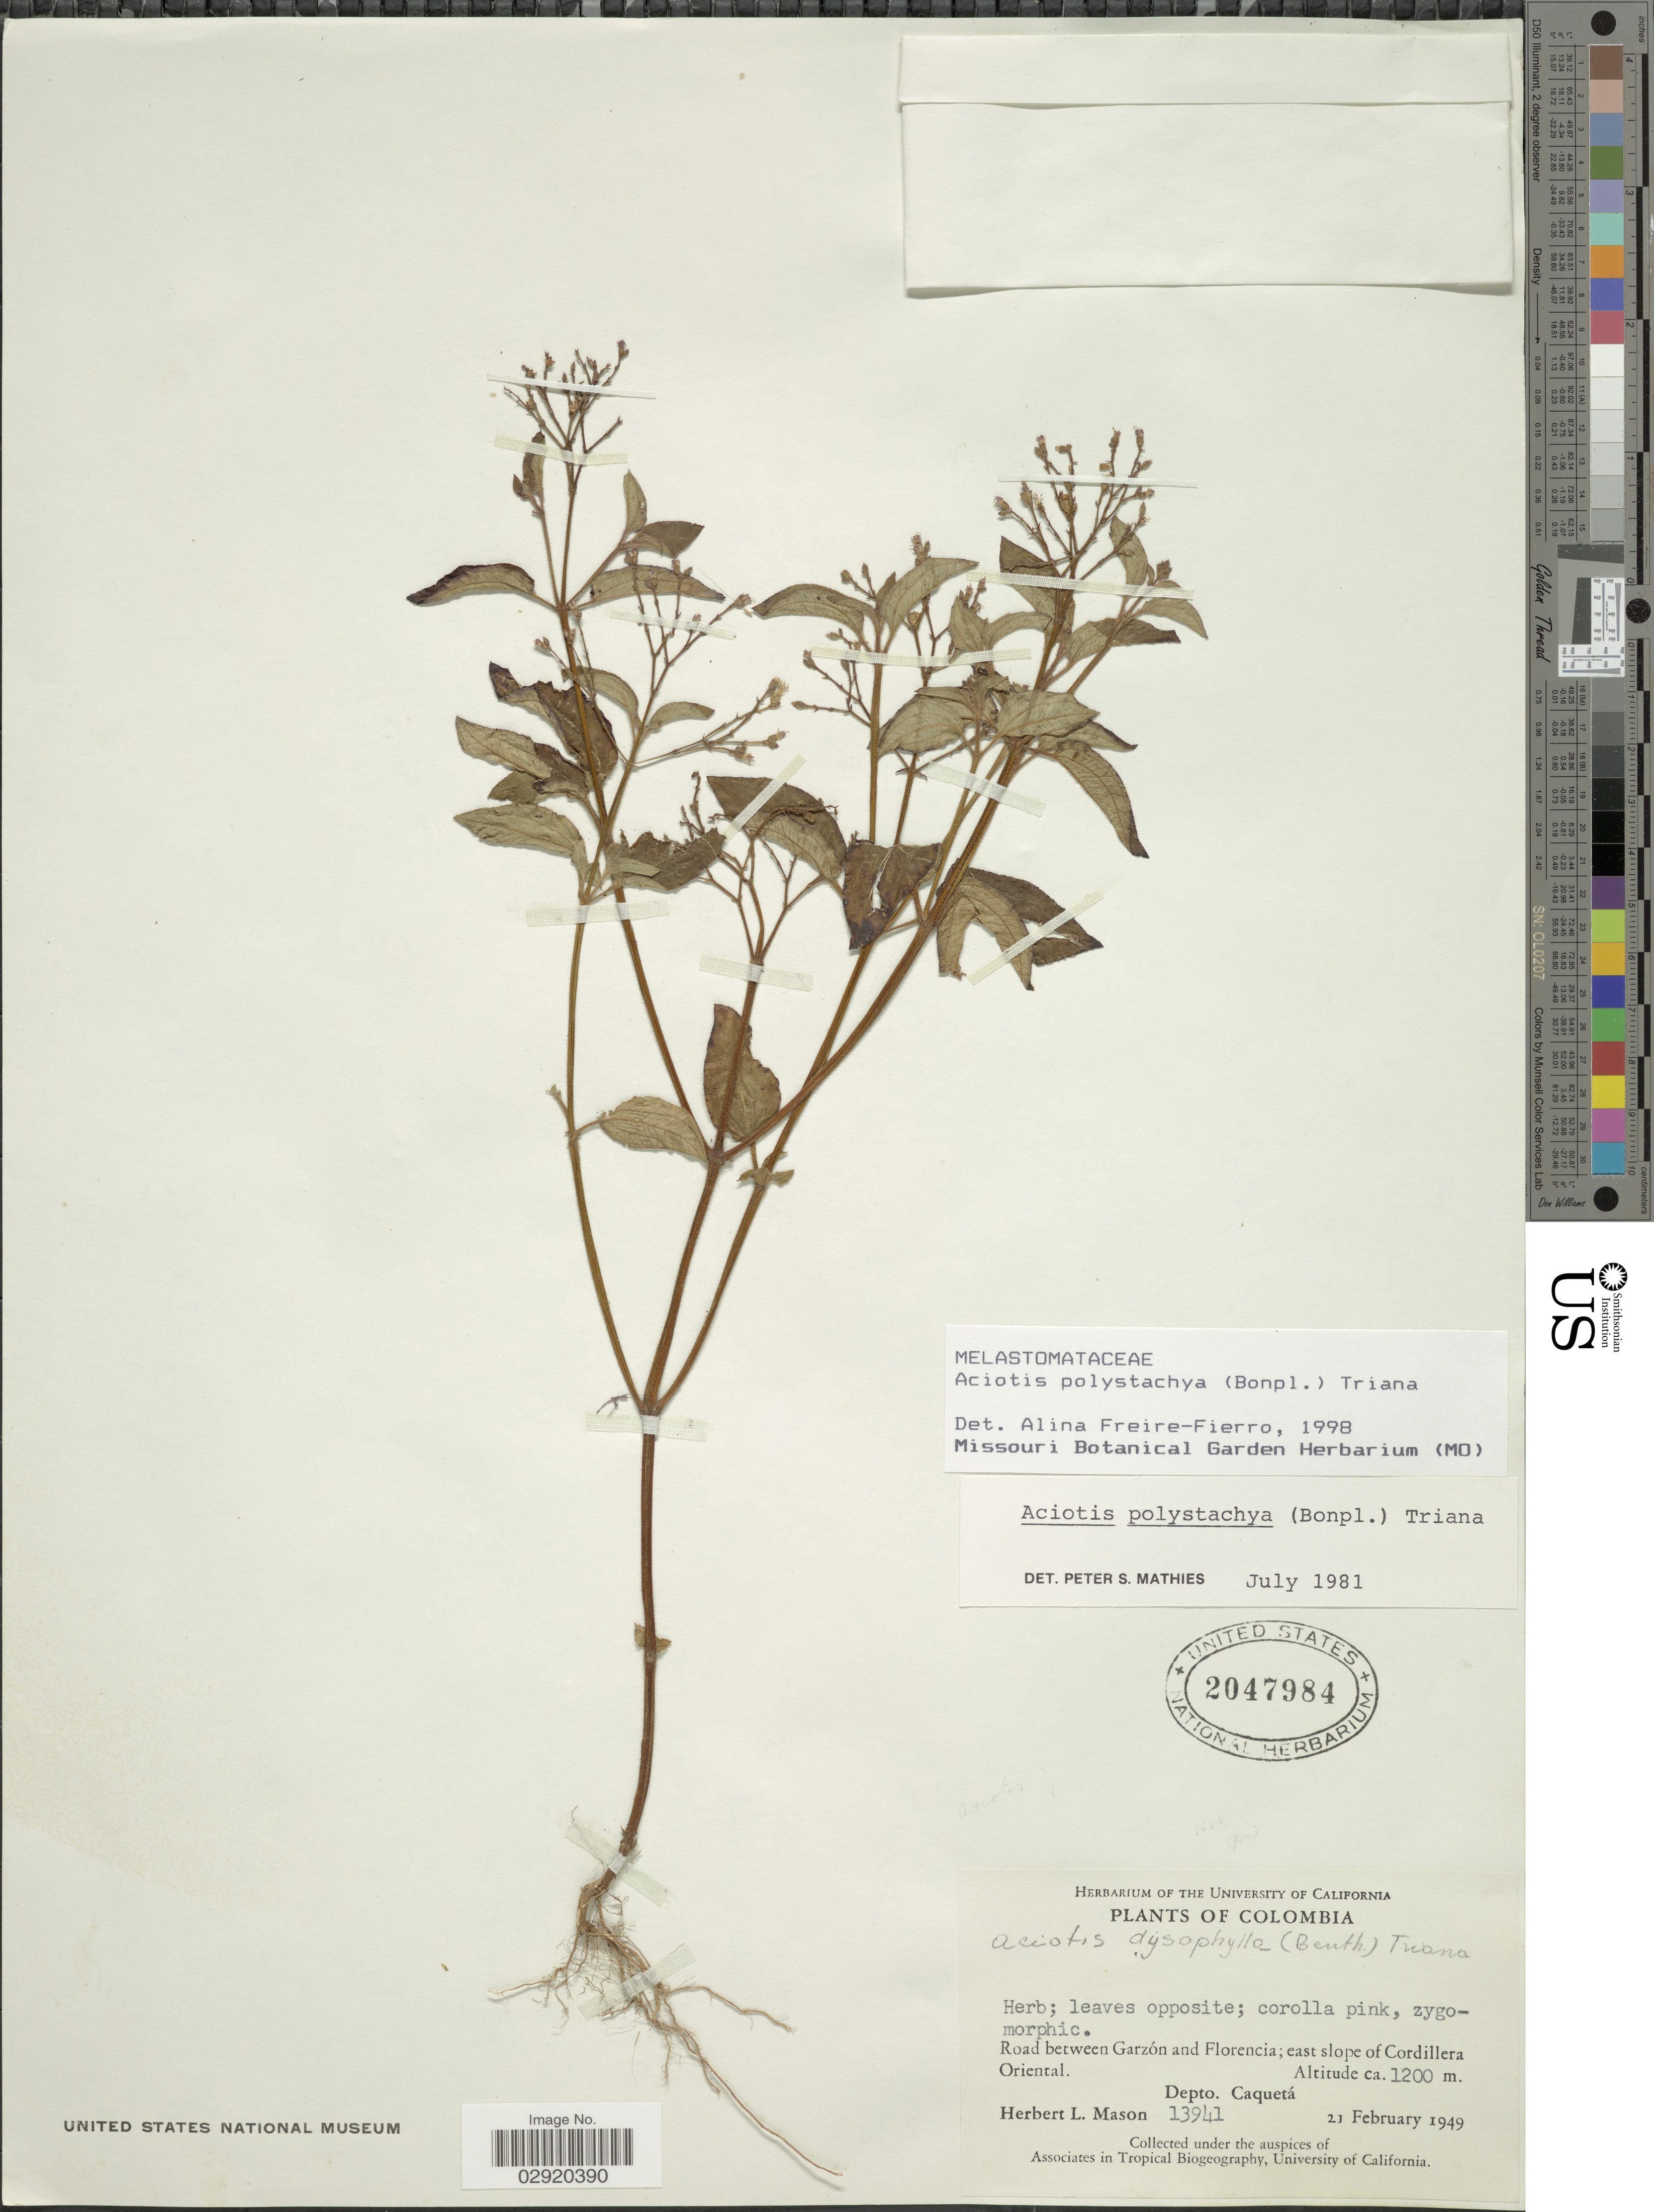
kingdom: Plantae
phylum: Tracheophyta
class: Magnoliopsida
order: Myrtales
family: Melastomataceae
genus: Aciotis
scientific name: Aciotis polystachya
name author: (Bonpl.) Triana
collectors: H. L. Mason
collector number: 13941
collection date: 1949-02-21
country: Colombia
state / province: Caquetá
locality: Road between Garzón and Florencia; east slope of Cordillera Oriental. Depto. Caquetá.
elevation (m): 1200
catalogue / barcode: US 2047984